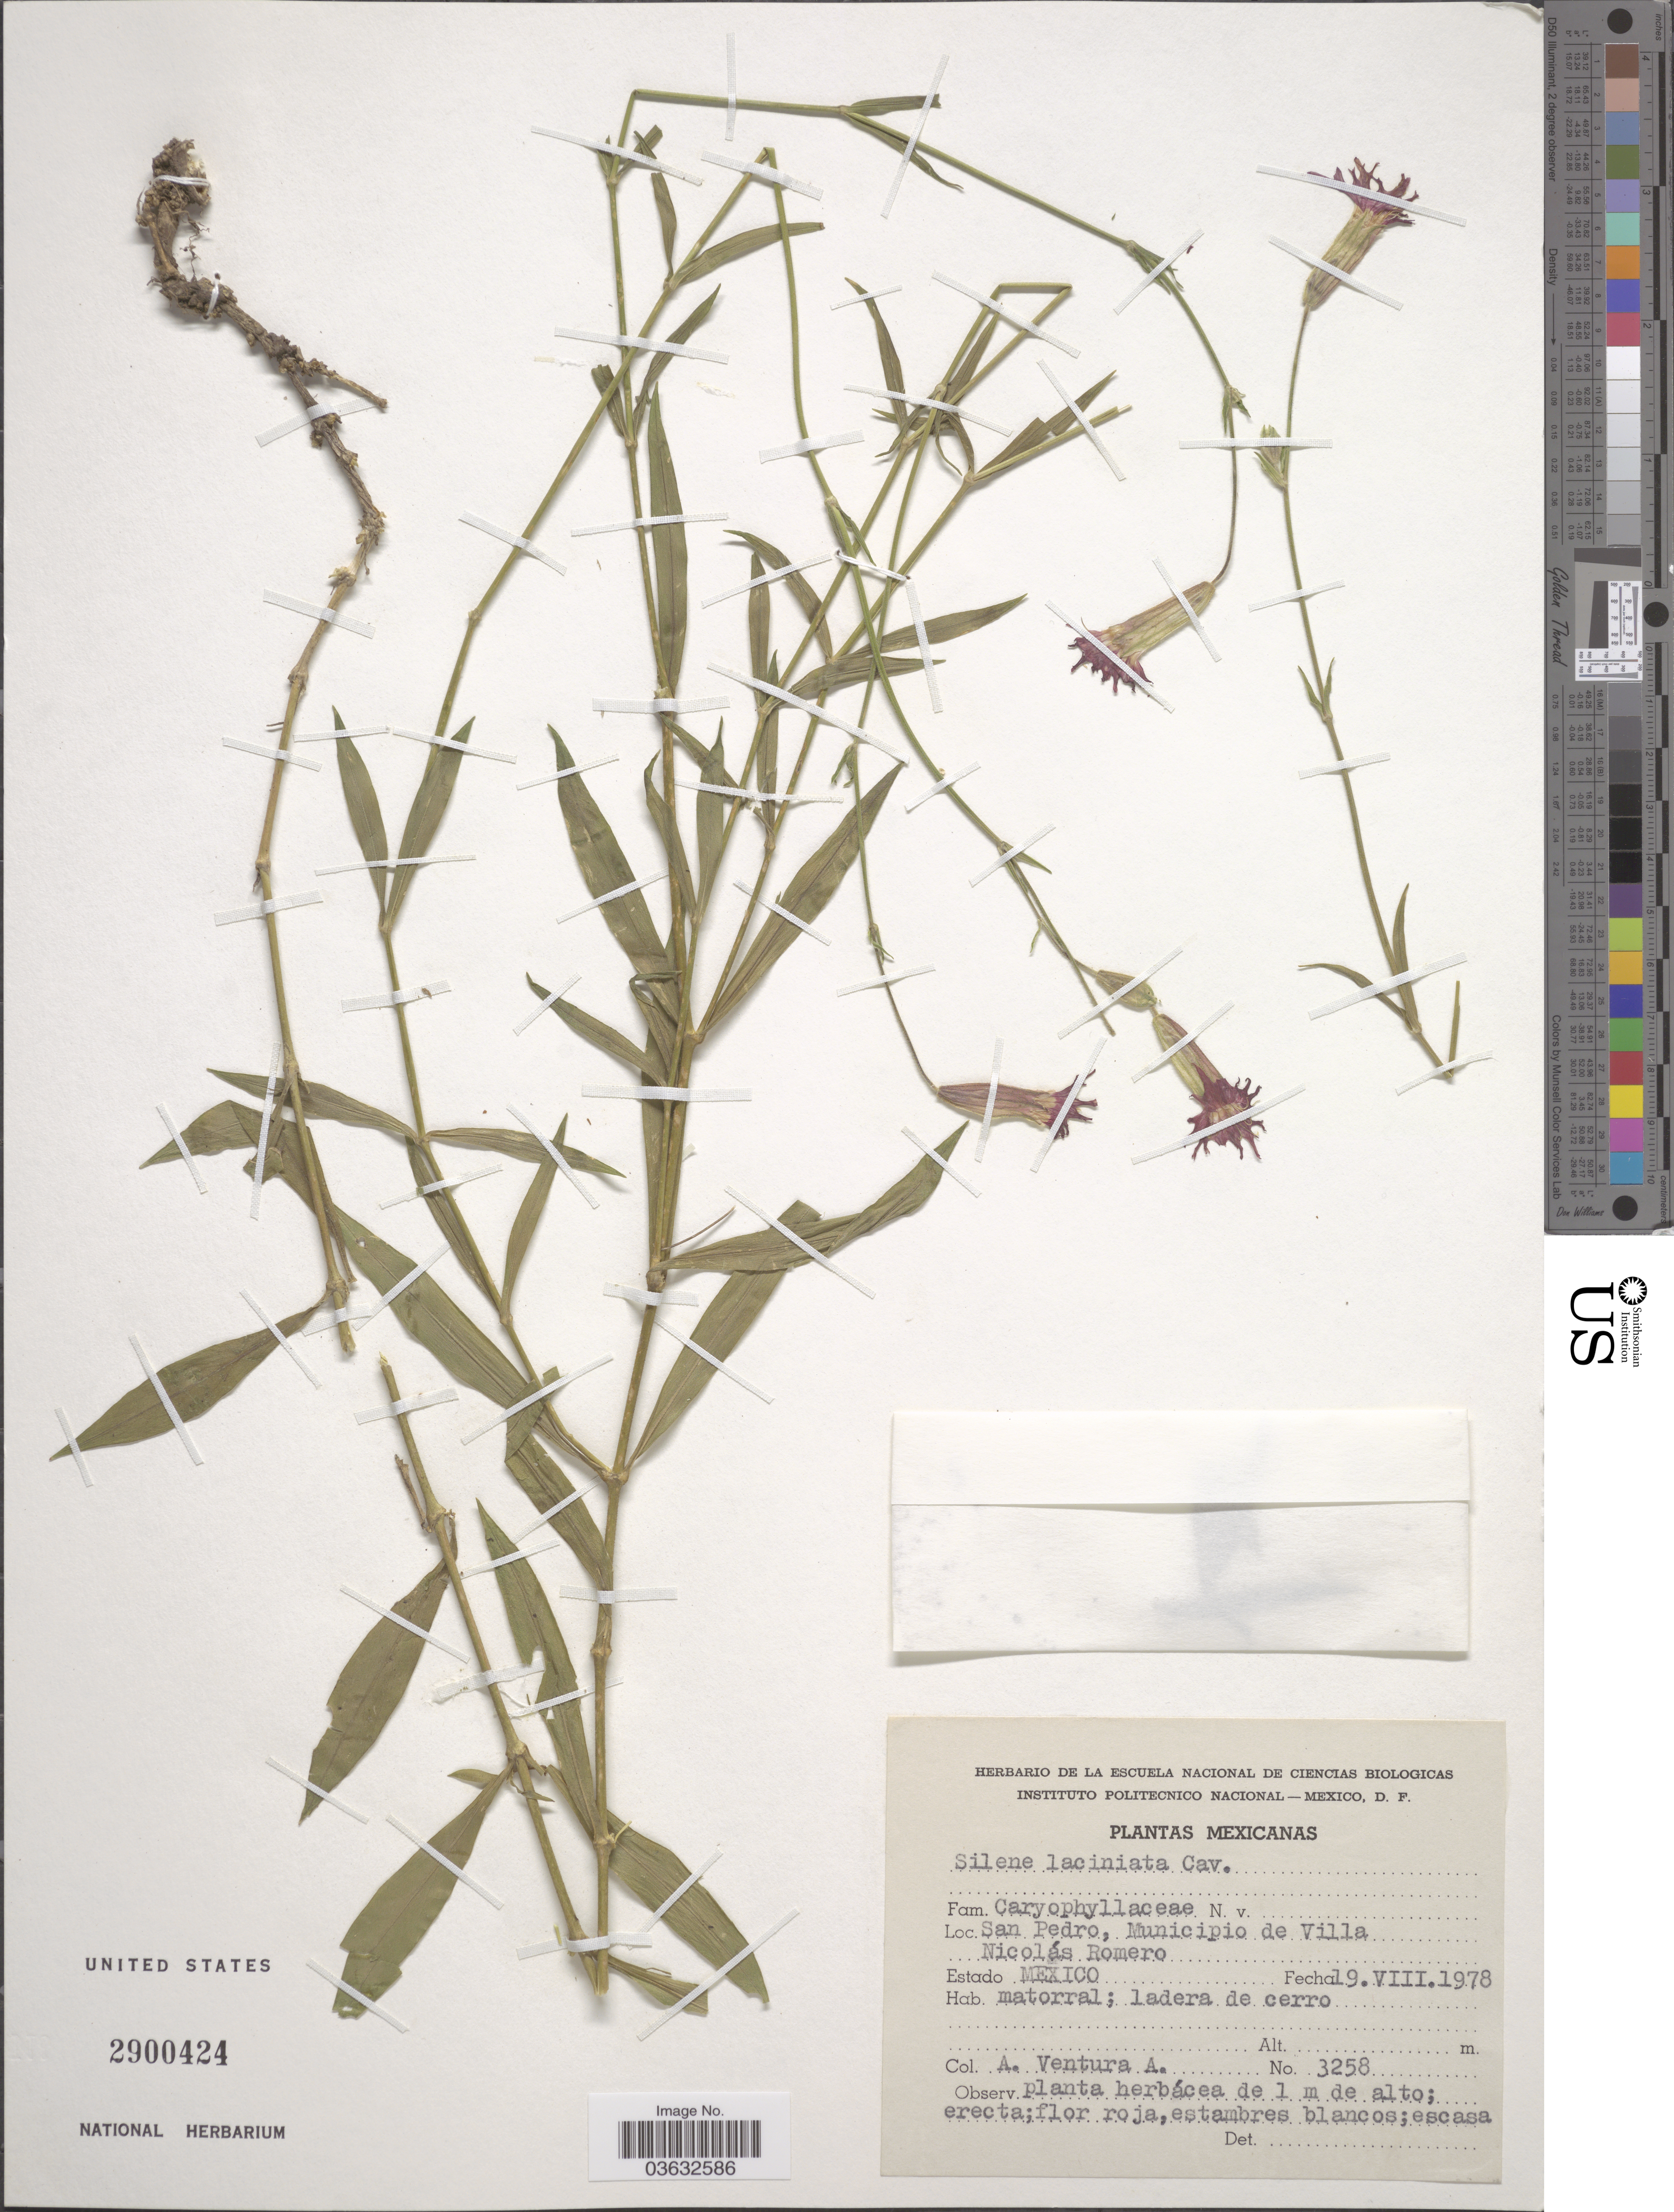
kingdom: Plantae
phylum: Tracheophyta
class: Magnoliopsida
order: Caryophyllales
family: Caryophyllaceae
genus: Silene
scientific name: Silene laciniata subsp. laciniata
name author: Cav.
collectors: A. Ventura A.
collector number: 3258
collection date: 1978-08-09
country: Mexico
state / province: México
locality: San Pedro, Municipio de Villa. Nicolás Romero.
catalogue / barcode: US 2900424